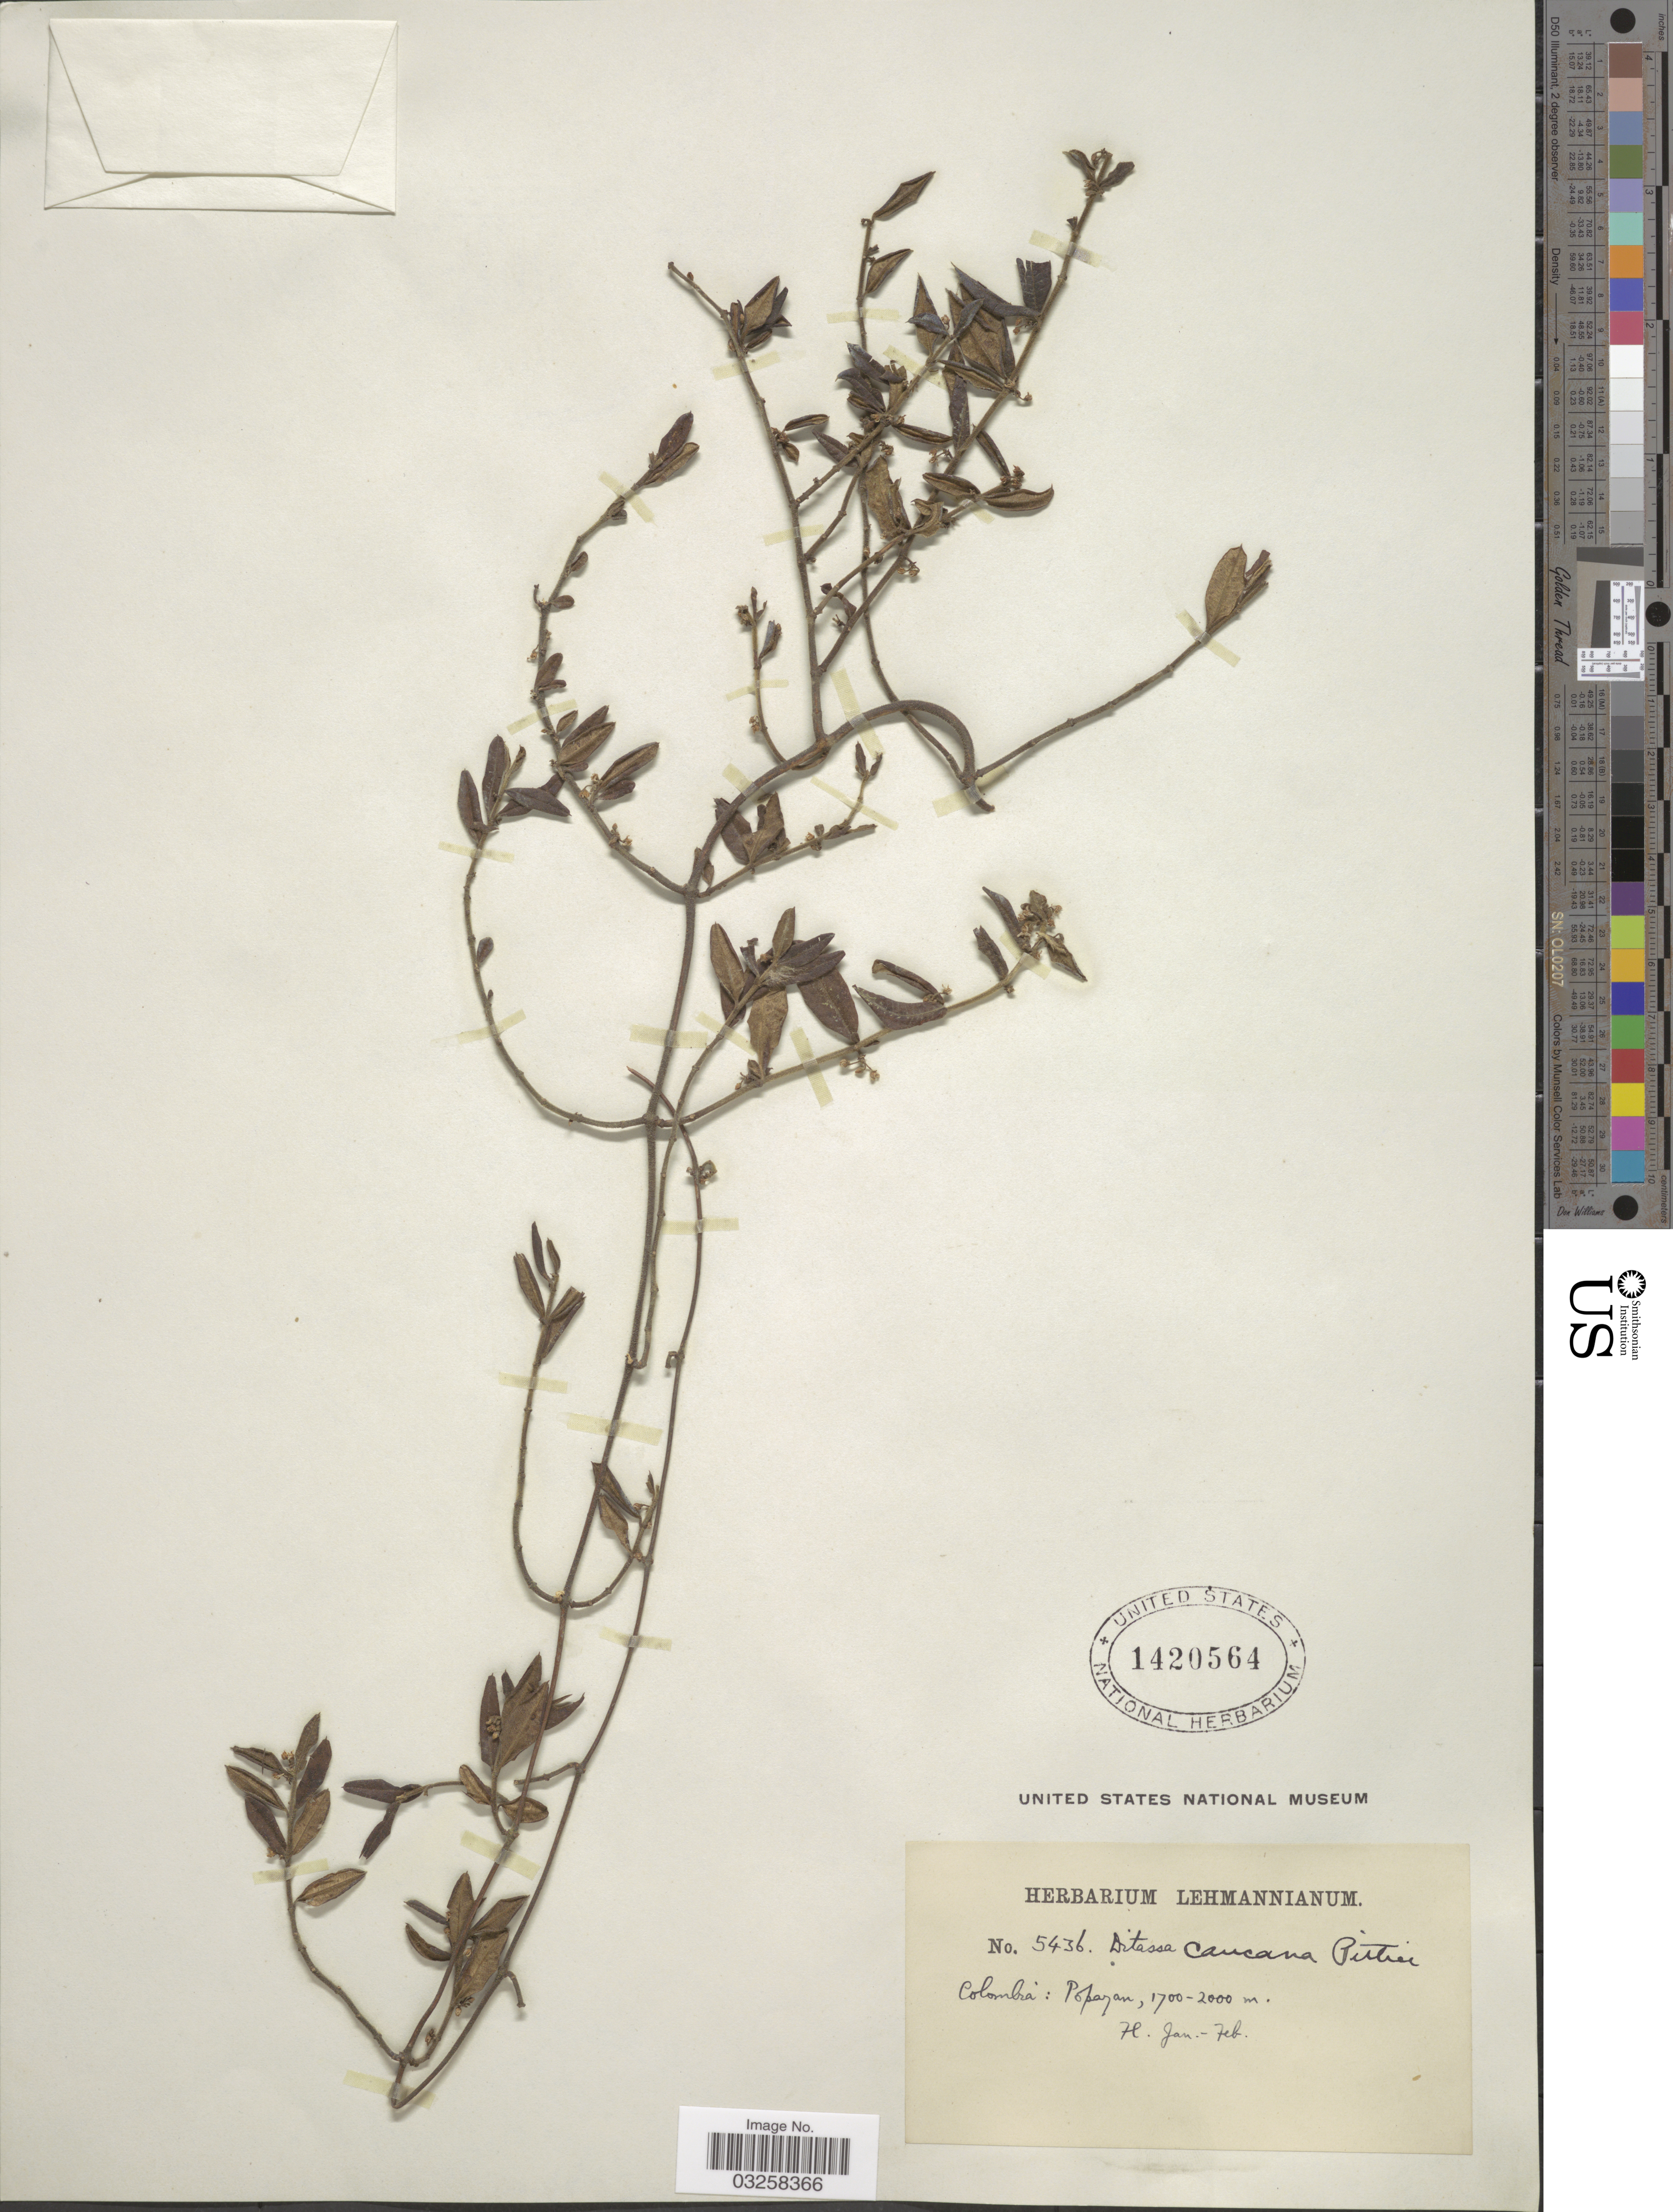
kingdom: Plantae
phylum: Tracheophyta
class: Magnoliopsida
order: Gentianales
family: Apocynaceae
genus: Ditassa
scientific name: Ditassa caucana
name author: Pittier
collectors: ex herb. Lehmannianum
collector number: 5436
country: Colombia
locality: Popayan.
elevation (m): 1700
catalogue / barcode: US 1420564